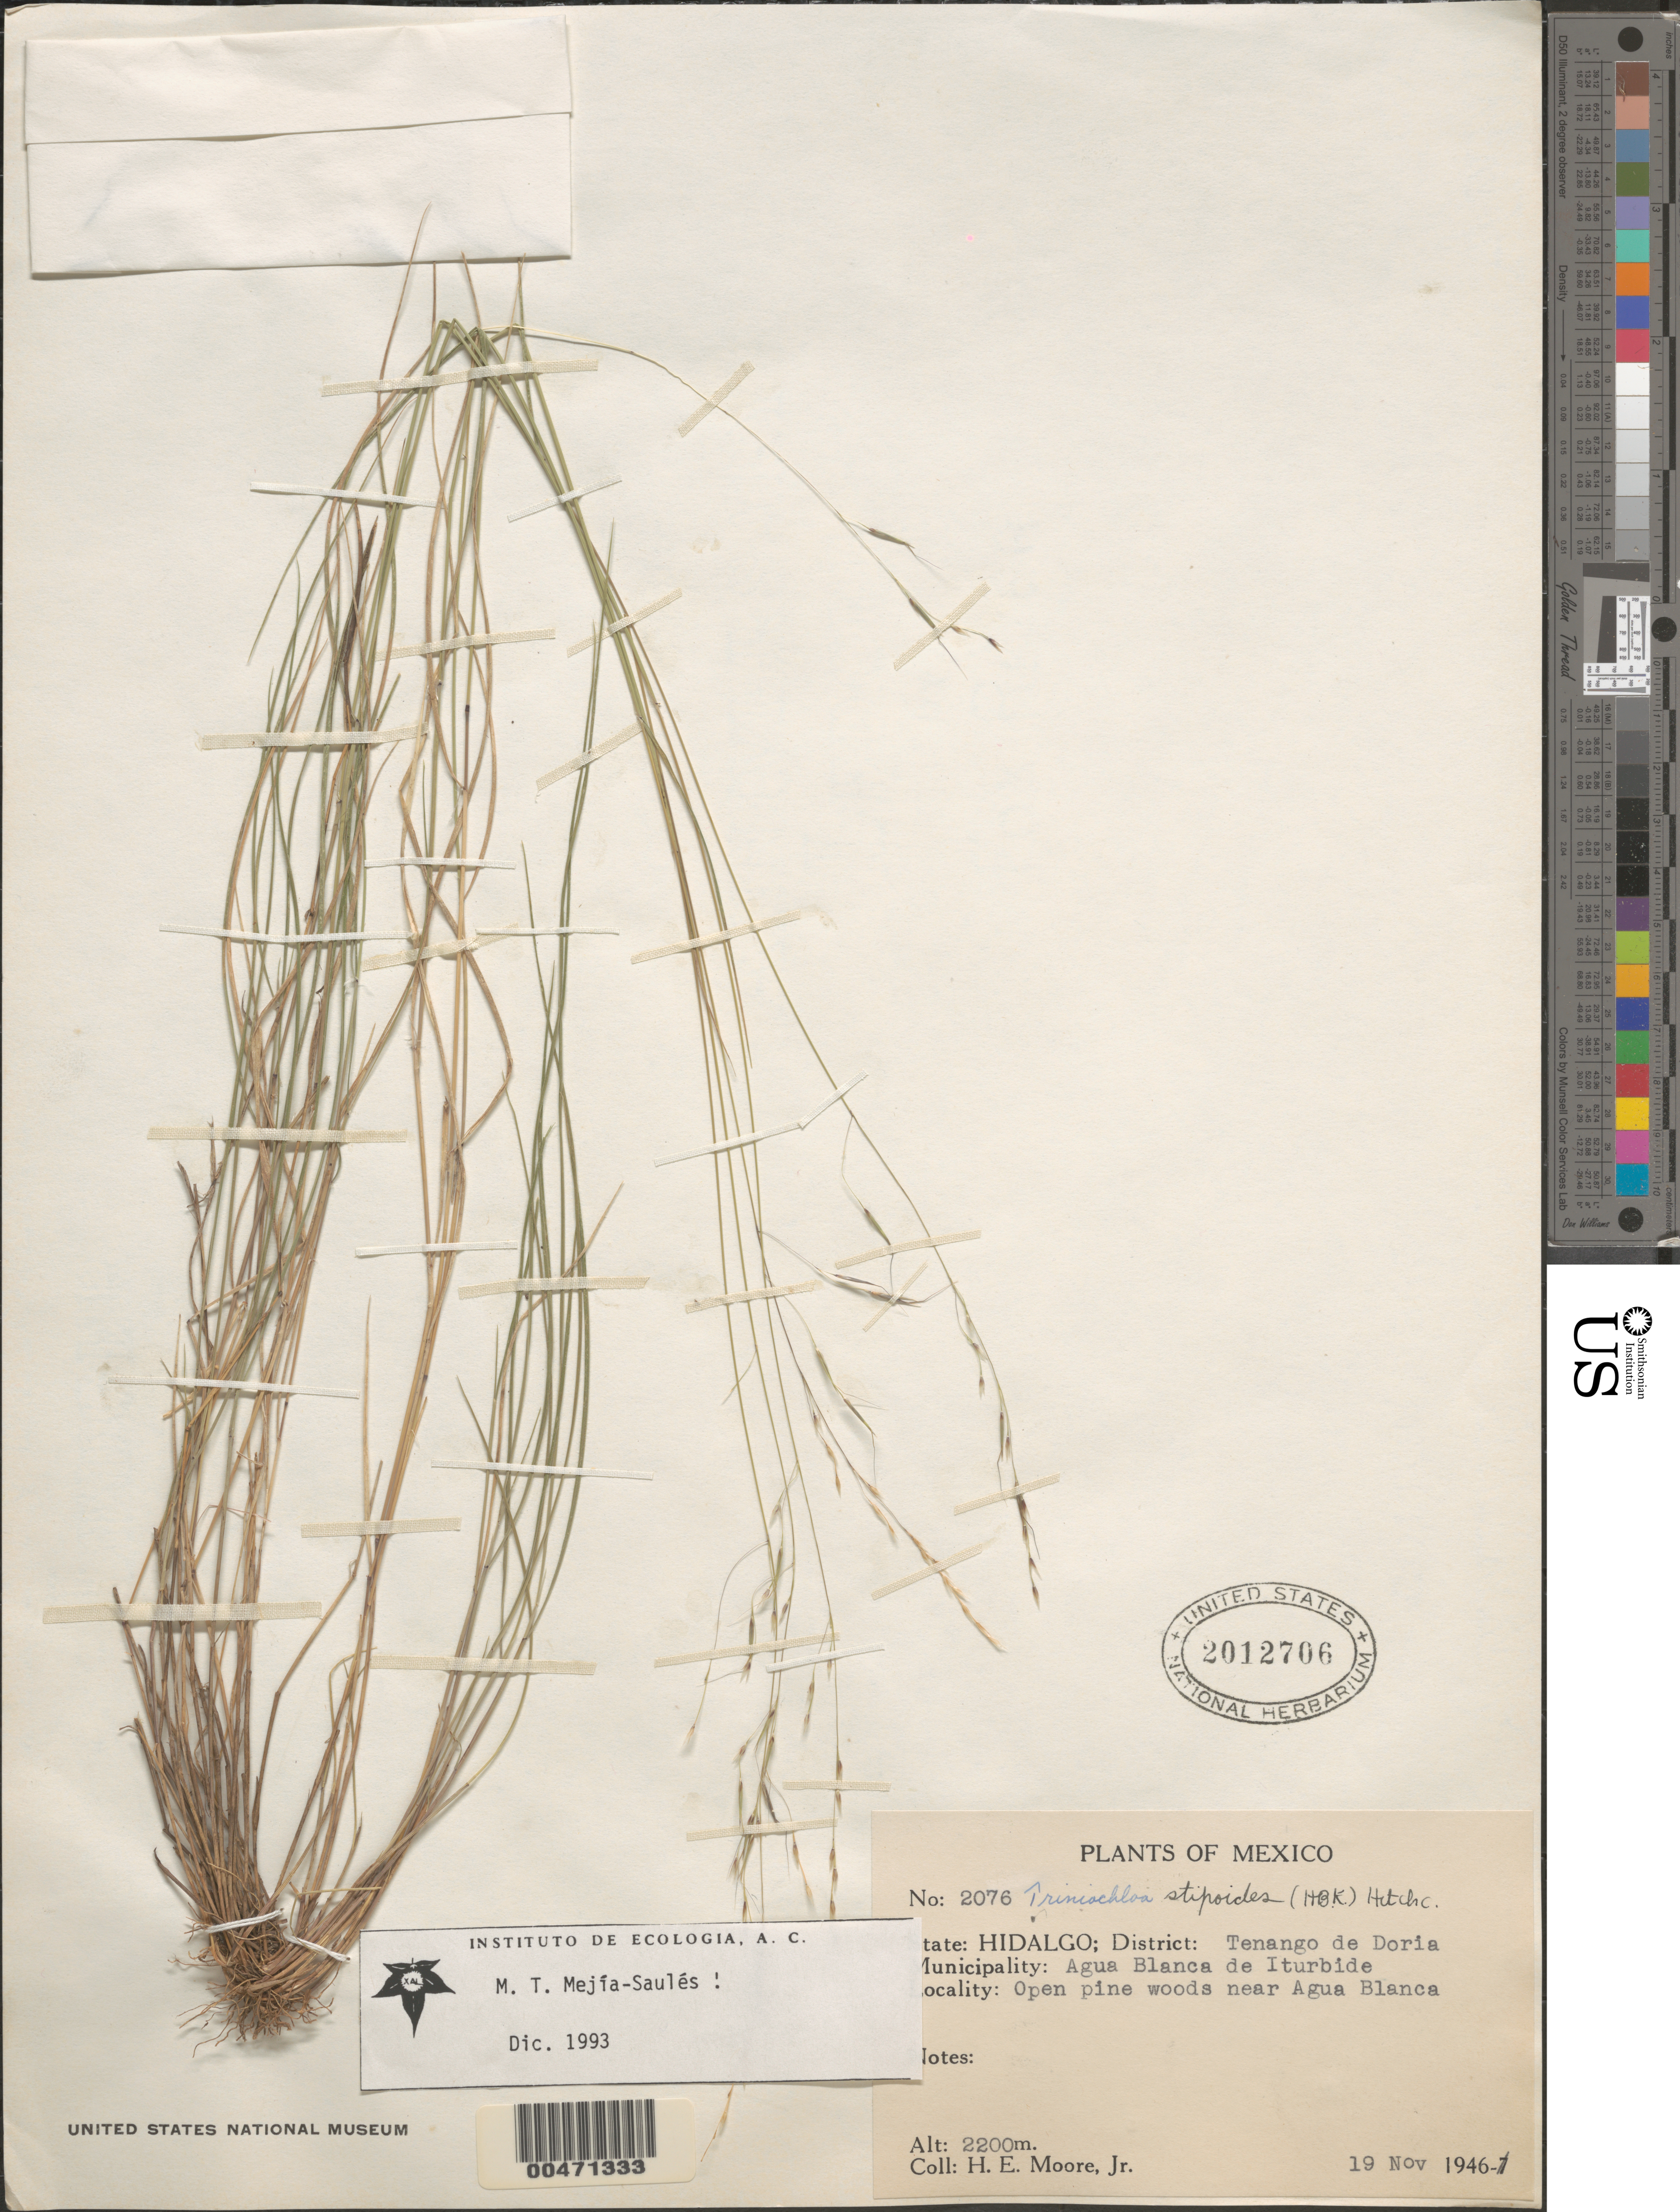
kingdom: Plantae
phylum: Tracheophyta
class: Liliopsida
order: Poales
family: Poaceae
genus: Triniochloa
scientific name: Triniochloa stipoides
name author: (Kunth) Hitchc.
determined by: Mejía-Sauls, M. T.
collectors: H. E. Moore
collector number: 2076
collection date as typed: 19 Nov 1946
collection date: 1946-11-19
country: Mexico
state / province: Hidalgo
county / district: Agua Blanca de Iturbide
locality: Dist of Tenango de Doria, near Agua Blanca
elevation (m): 2200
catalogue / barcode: US 2012706